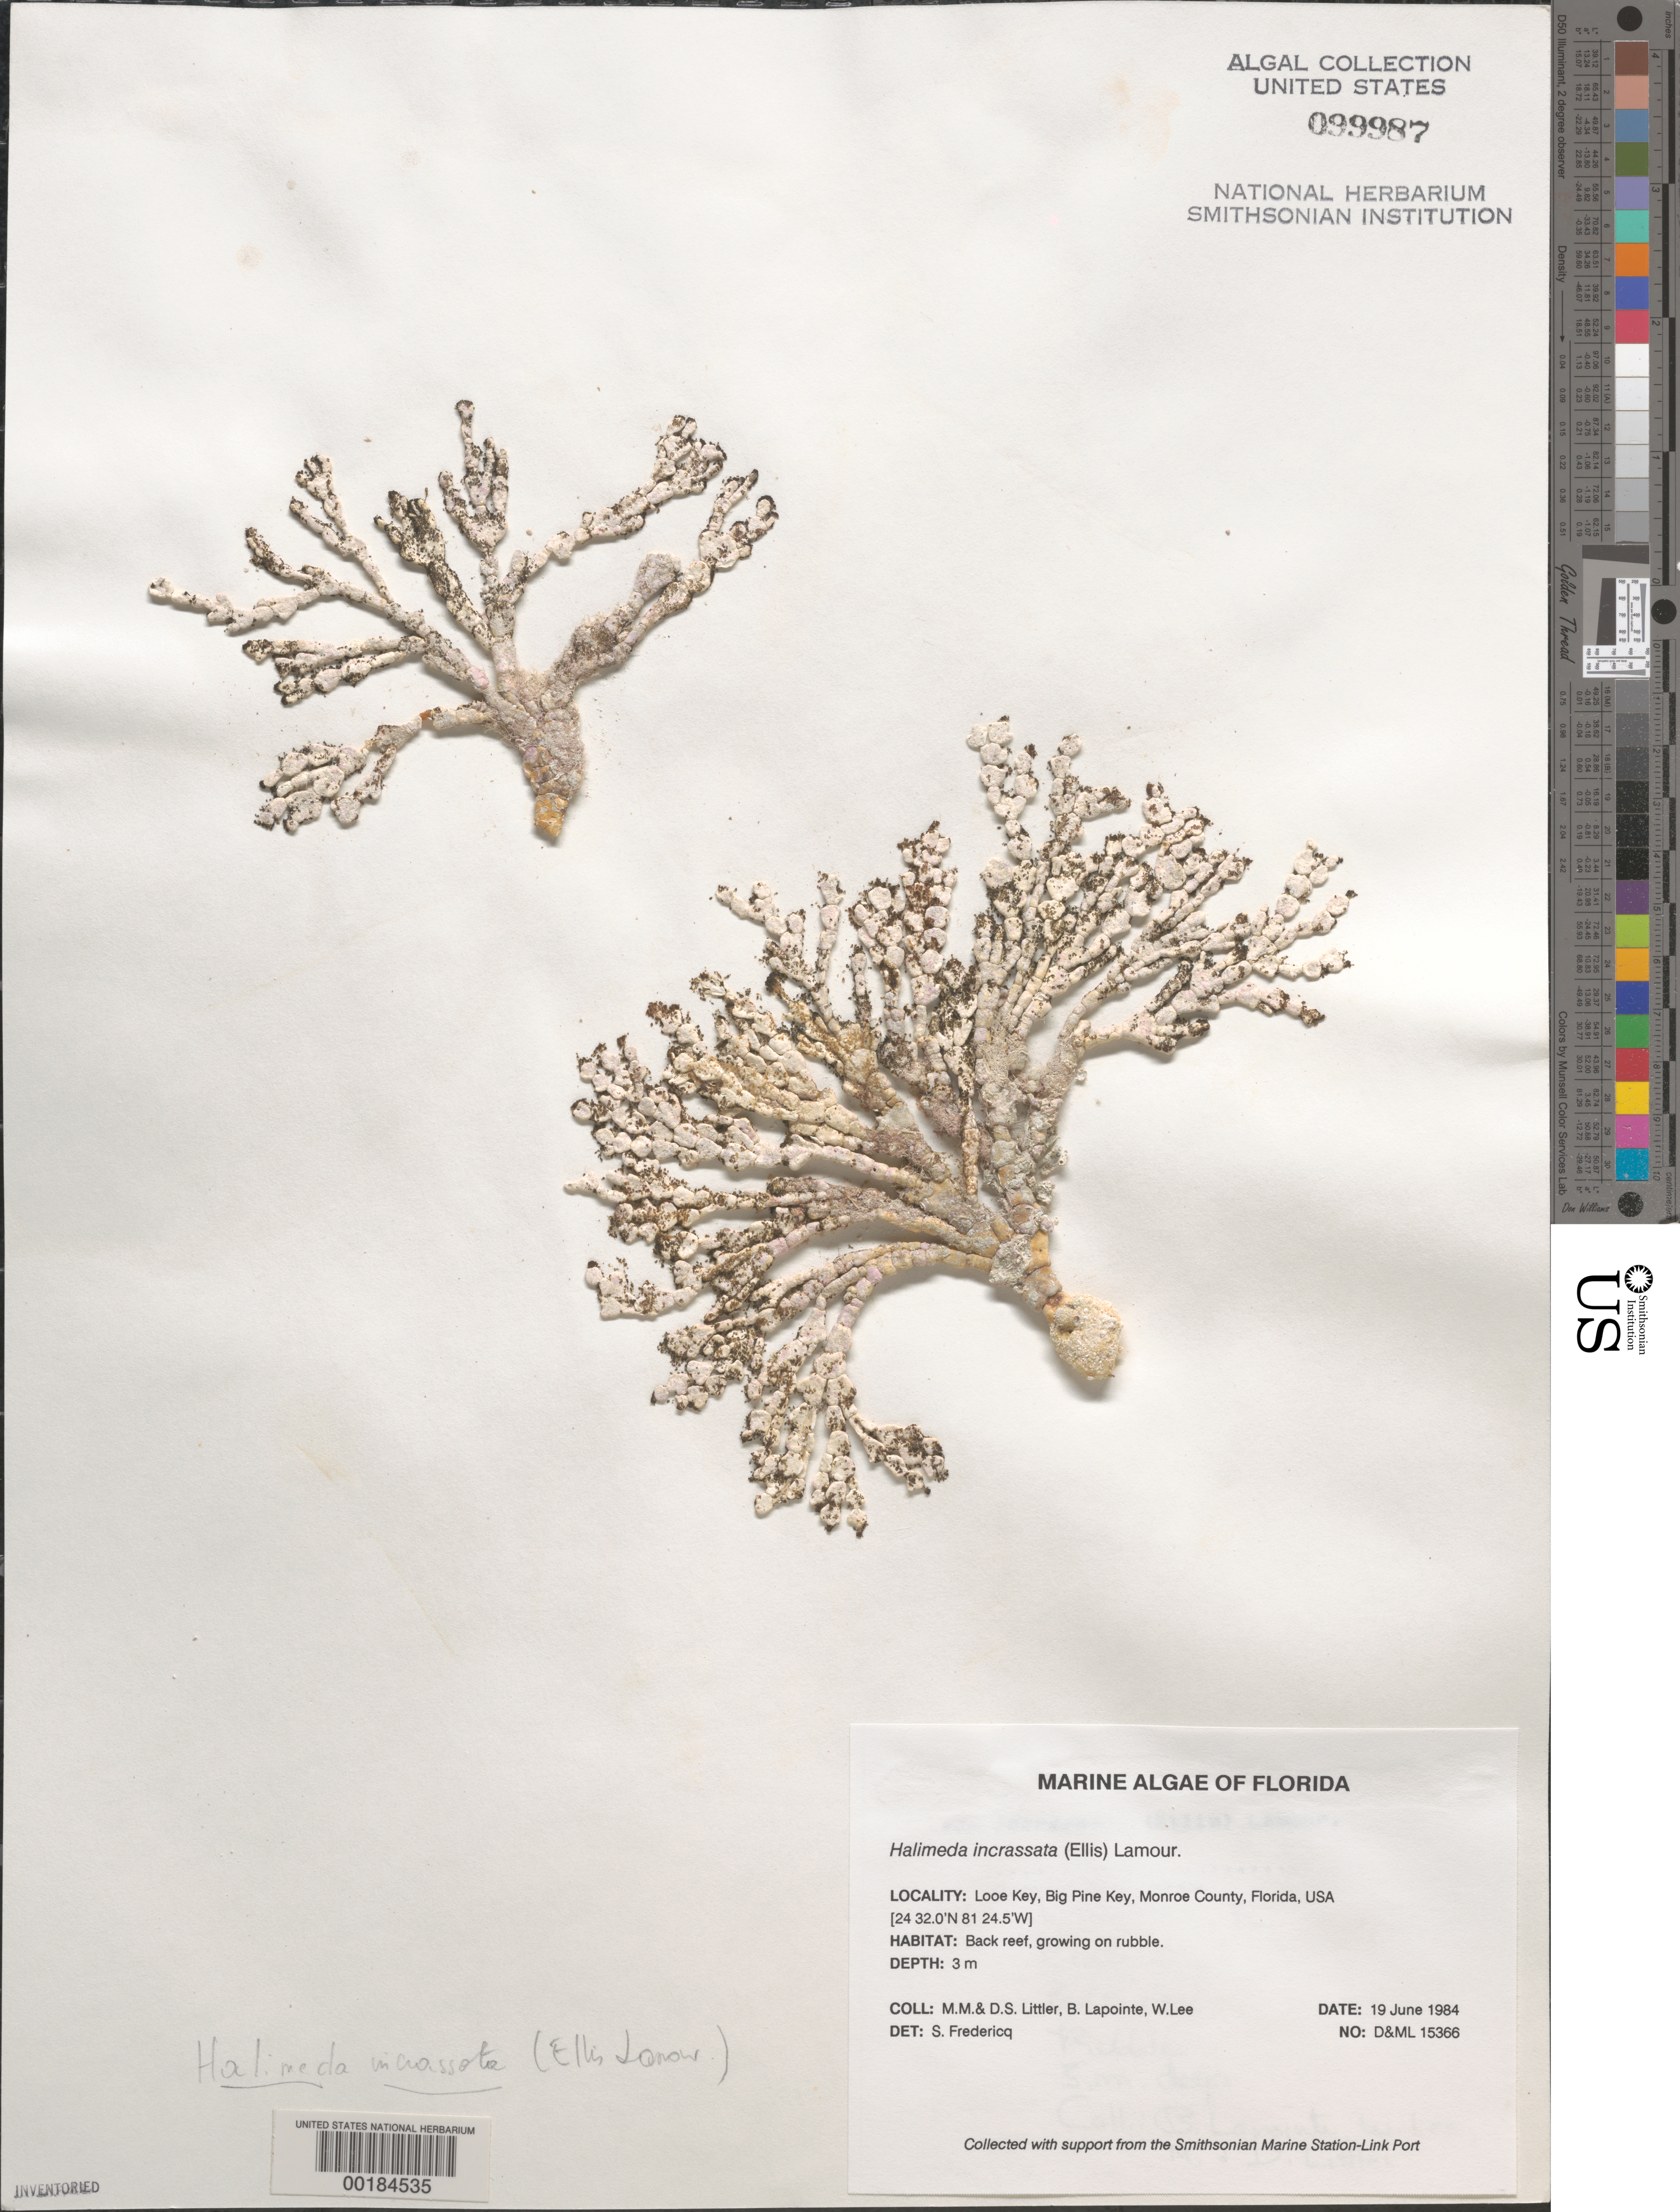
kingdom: Plantae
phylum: Chlorophyta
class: Ulvophyceae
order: Bryopsidales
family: Halimedaceae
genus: Halimeda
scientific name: Halimeda incrassata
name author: (J. Ellis) J.V.Lamouroux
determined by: Fredericq, S.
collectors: M. M. Littler, D. S. Littler, B. Lapointe & W. Lee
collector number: D&ML 15366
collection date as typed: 19 Jun 1984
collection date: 1984-06-19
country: United States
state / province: Florida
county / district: Monroe County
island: Looe Key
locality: Looe Key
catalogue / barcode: US 99987